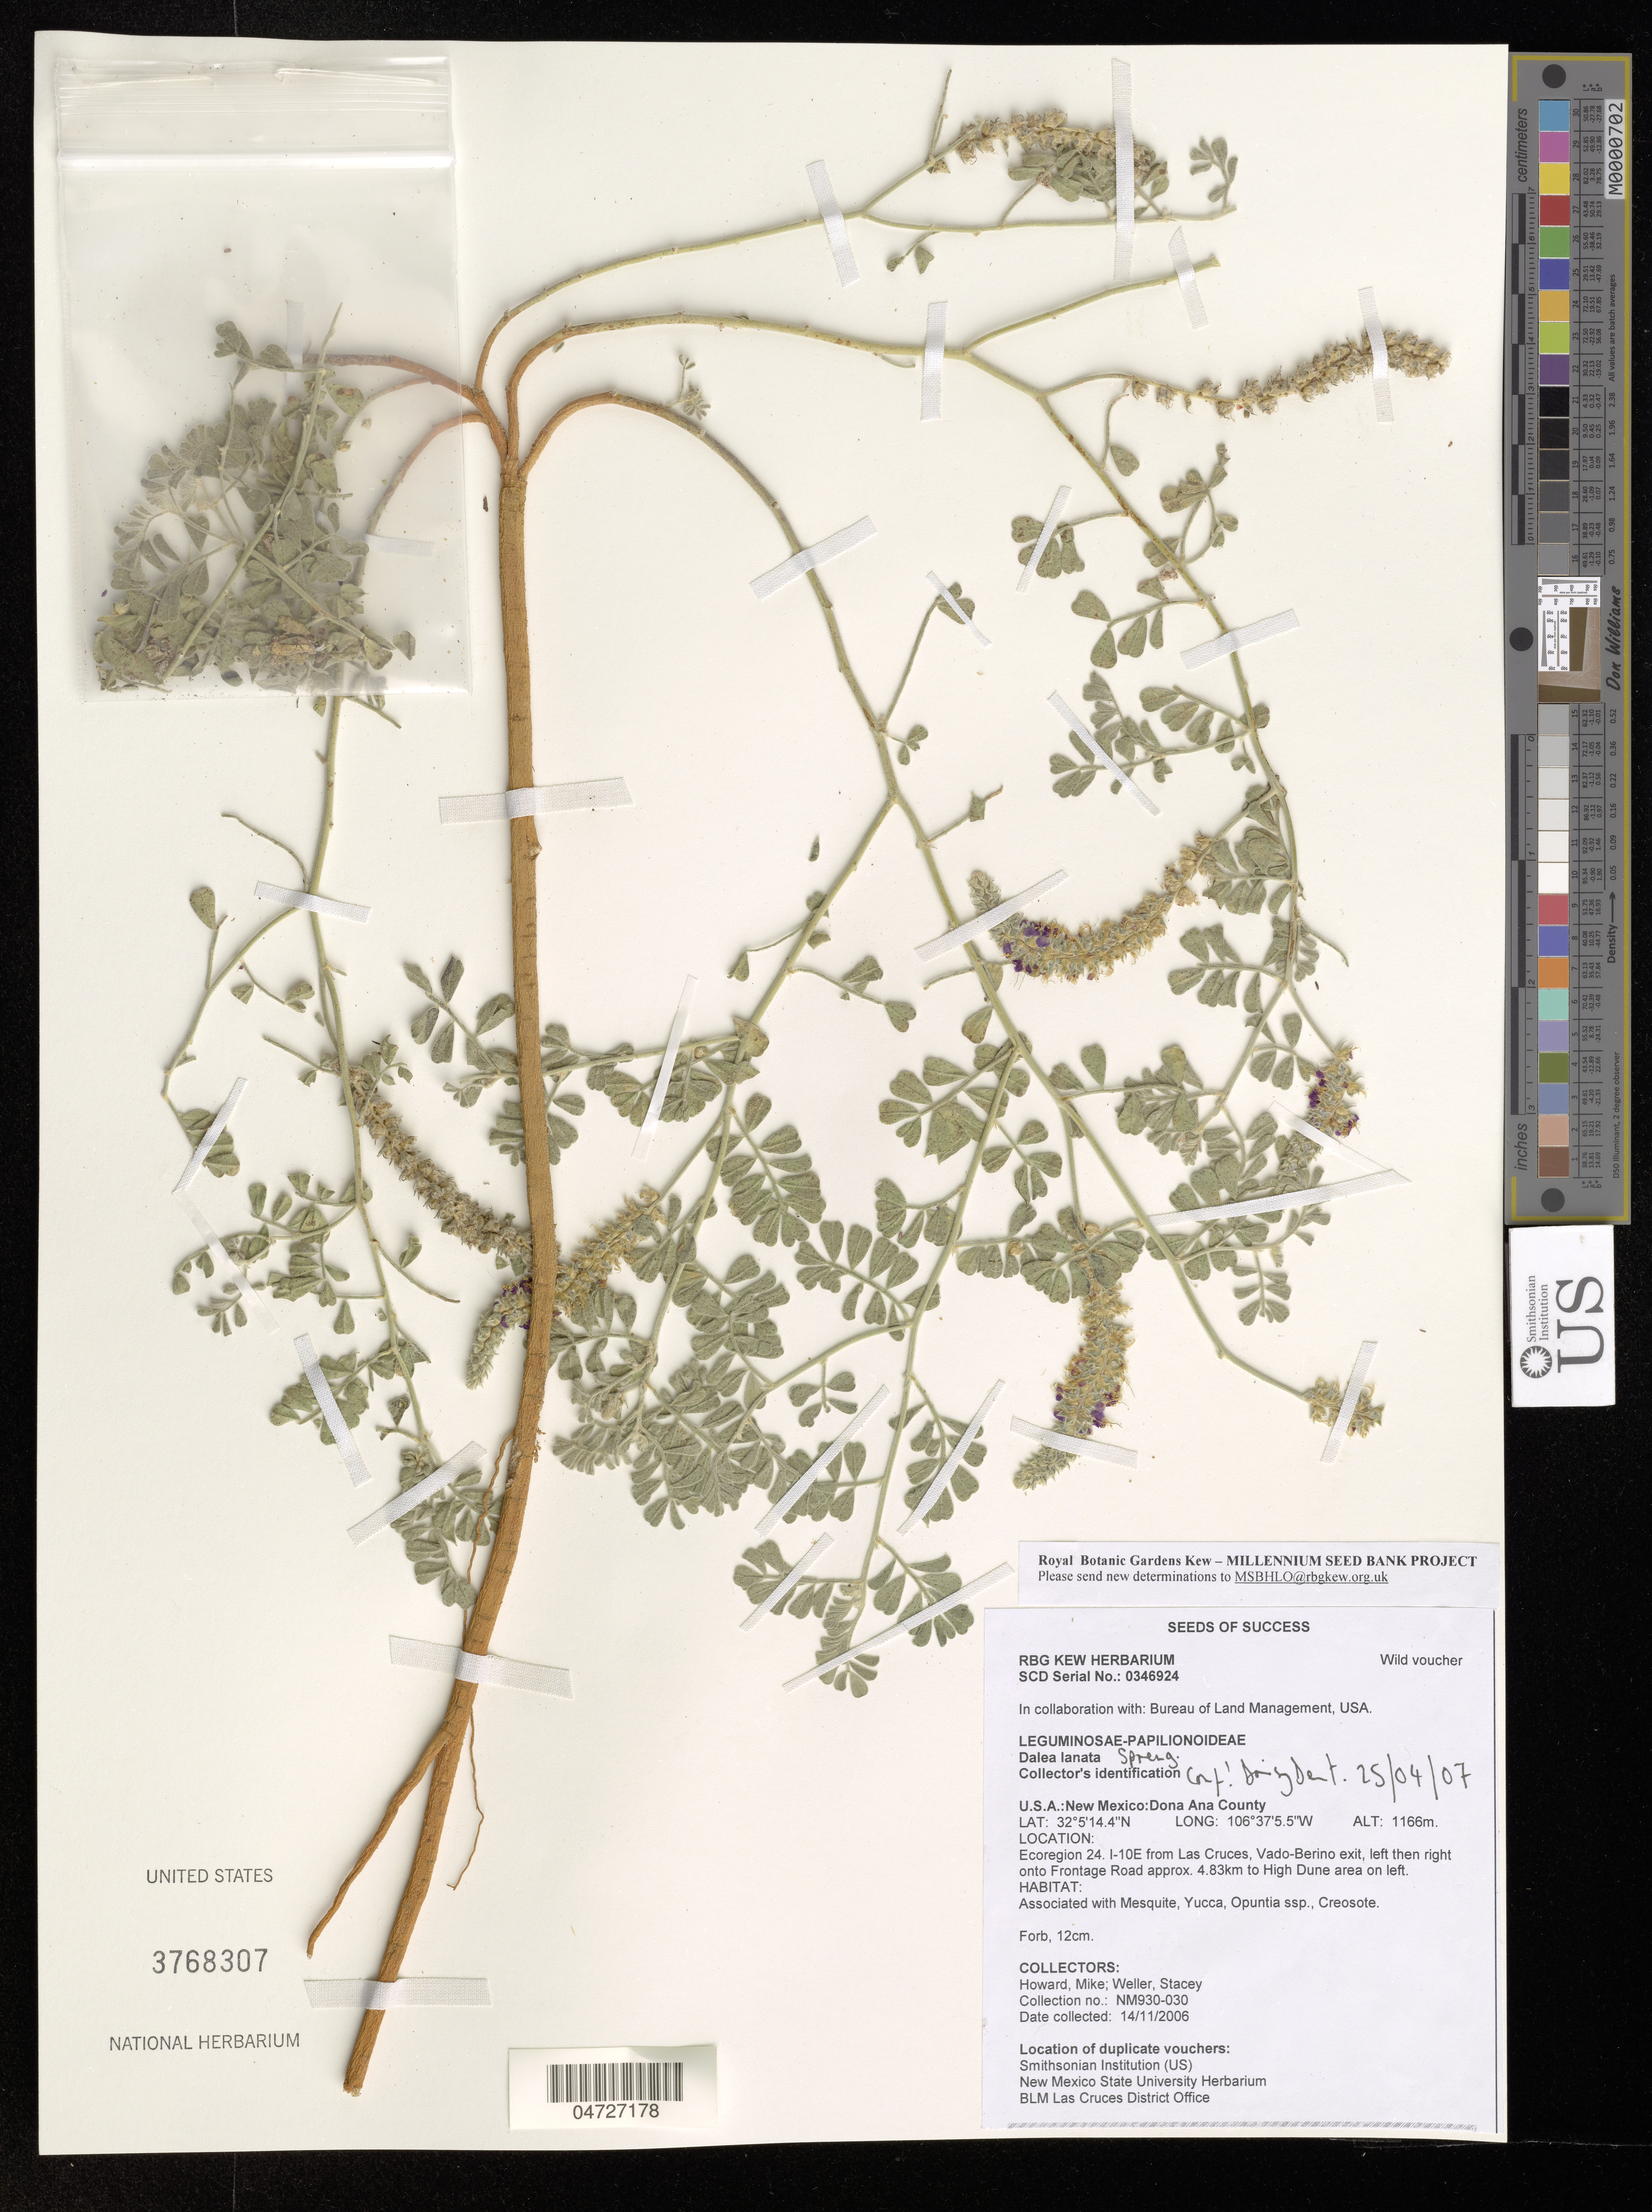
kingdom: Plantae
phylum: Tracheophyta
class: Magnoliopsida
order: Fabales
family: Fabaceae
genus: Dalea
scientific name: Dalea lanata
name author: Spreng.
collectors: M. Howard & S. Weller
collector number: NM930-030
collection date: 2006-11-14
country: United States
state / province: New Mexico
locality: Dona Ana County. Ecoregion 24. I-10E from Las Cruces, Vado-Berino exit, left then right onto Frontage Road approx. 4.83km to High Dune area on left.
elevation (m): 1166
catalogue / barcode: US 3768307